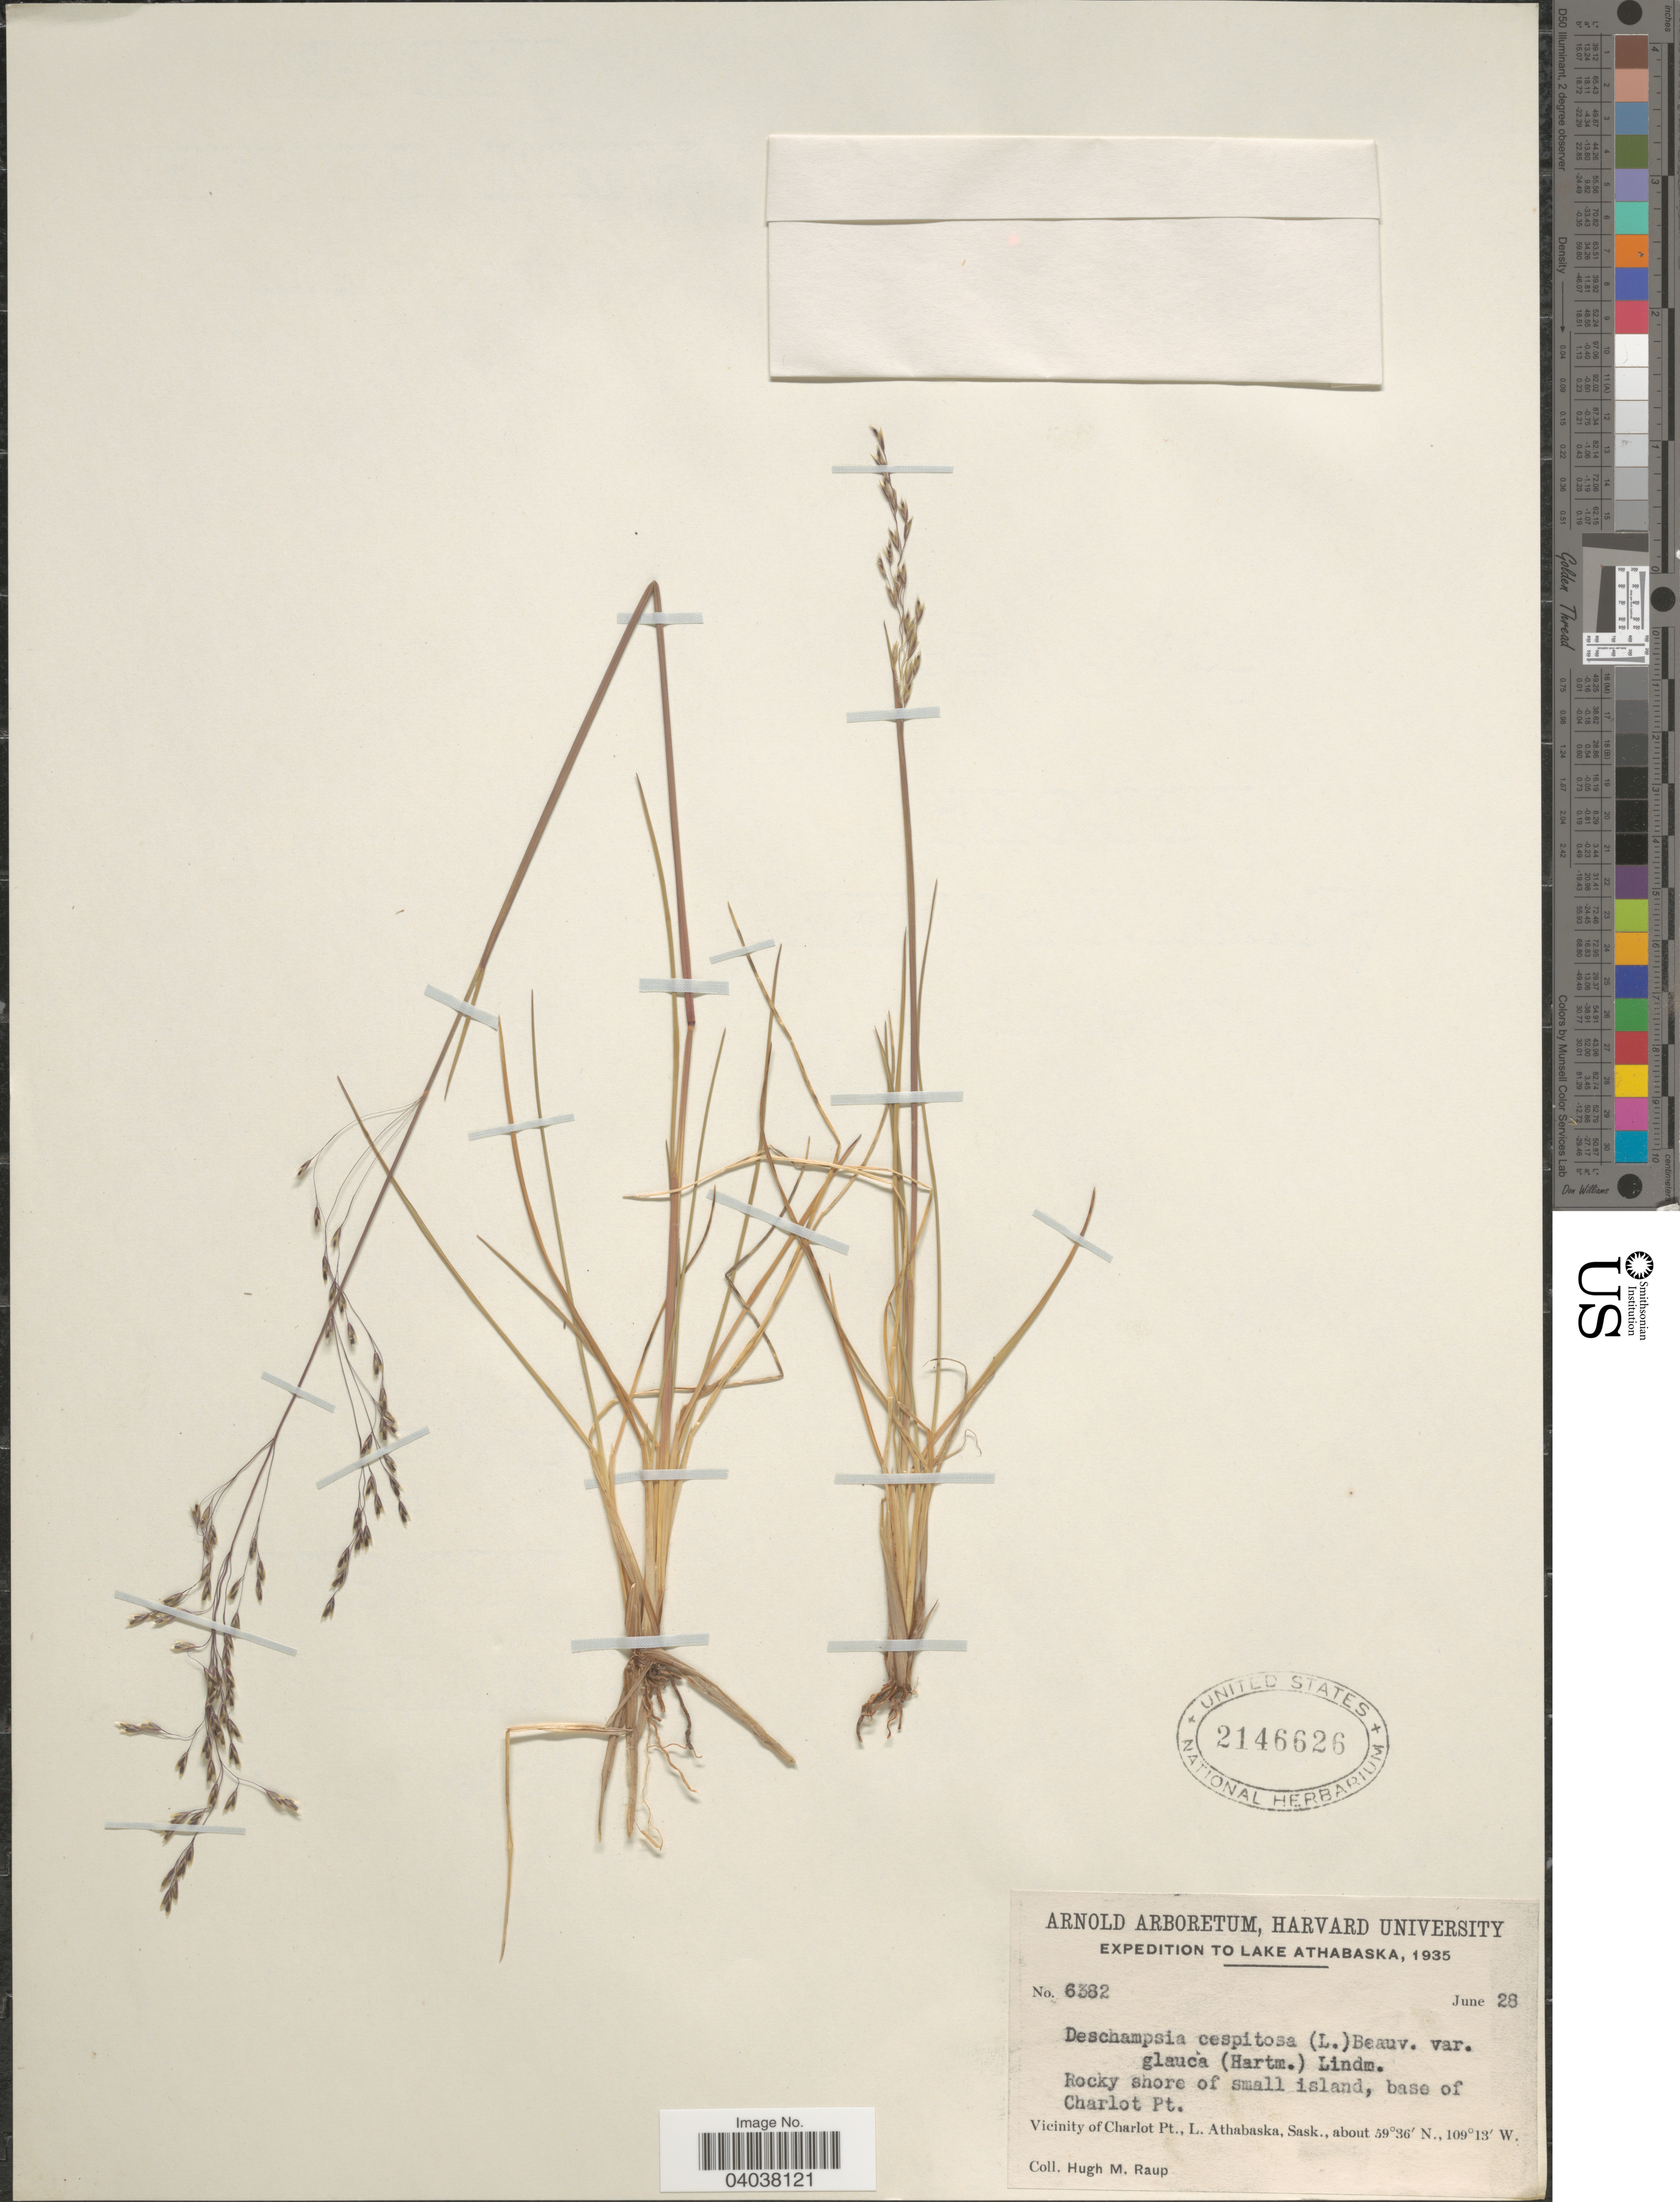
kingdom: Plantae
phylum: Tracheophyta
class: Liliopsida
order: Poales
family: Poaceae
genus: Deschampsia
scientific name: Deschampsia cespitosa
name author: (L.) P. Beauv.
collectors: H. Raup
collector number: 6382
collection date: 1935-06-28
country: Canada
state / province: Saskatchewan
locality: Lake Athabaska. Rocky shore of small island, base of Charlot Pt. Vicinity of Charlot Pt.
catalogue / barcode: US 2146626